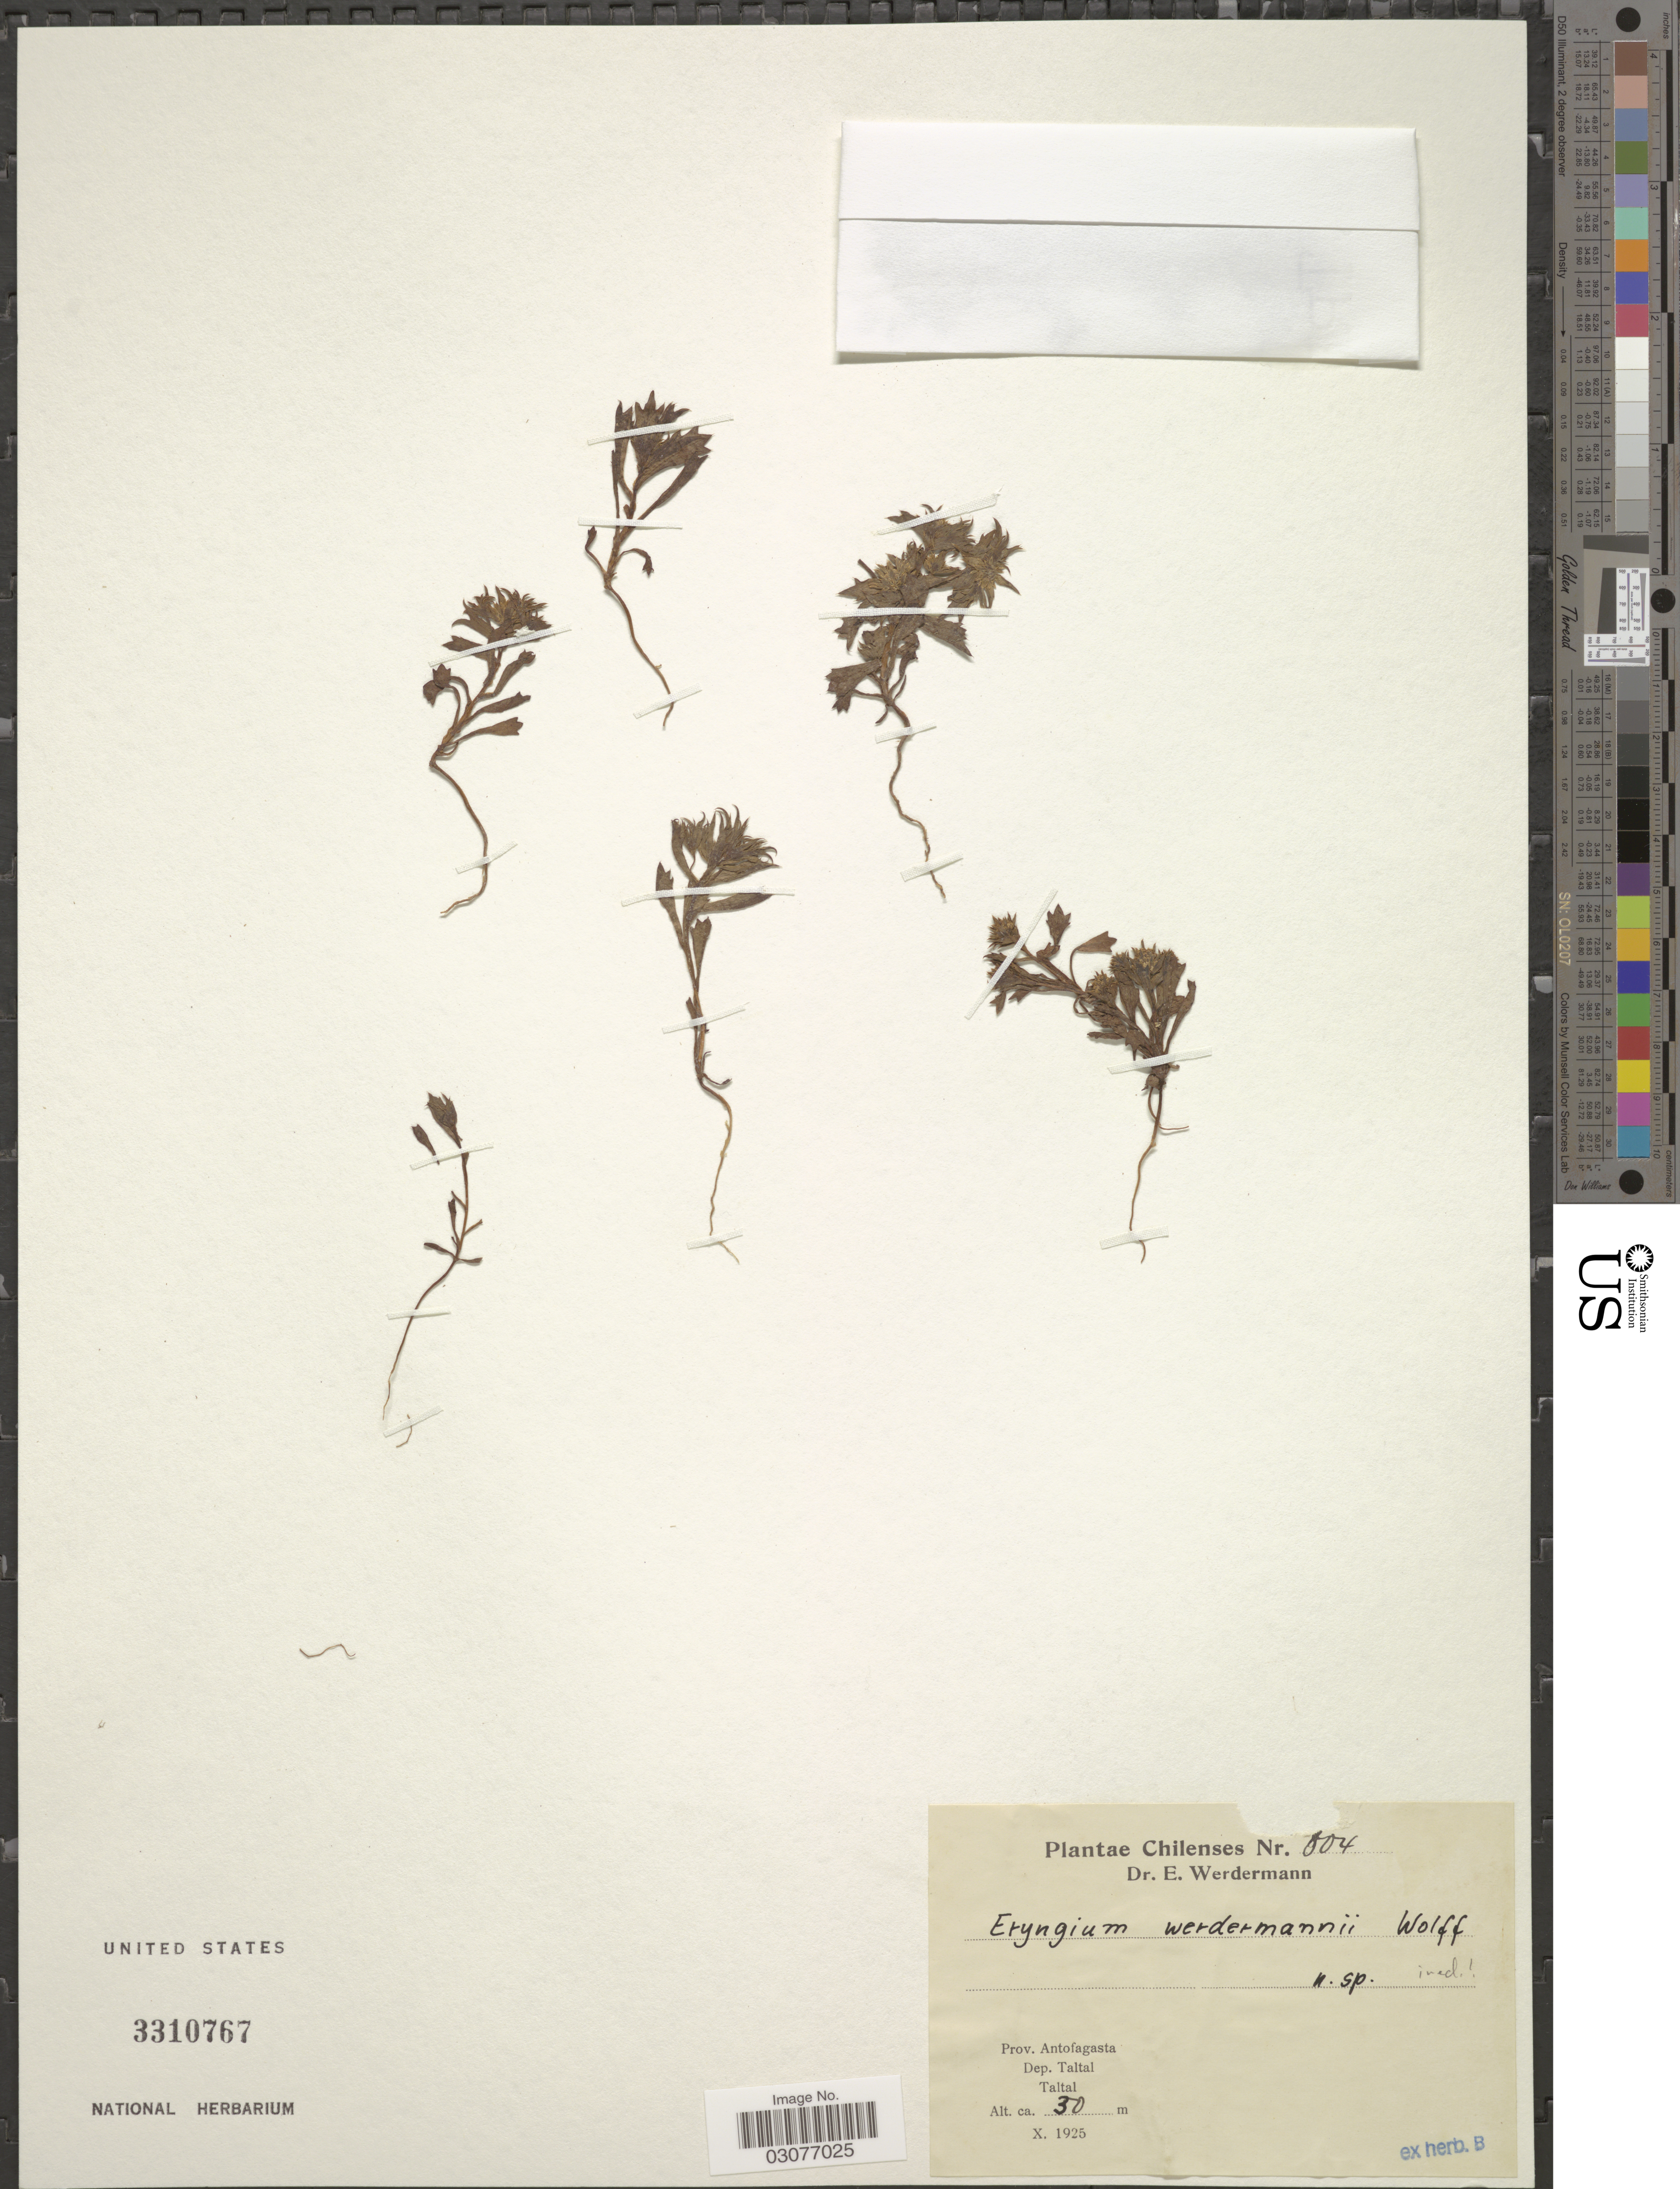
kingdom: Plantae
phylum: Tracheophyta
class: Magnoliopsida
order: Apiales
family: Apiaceae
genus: Eryngium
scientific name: Eryngium werdermannii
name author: H. Wolff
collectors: E. Werdermann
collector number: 804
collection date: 1925-10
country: Chile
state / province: Antofagasta (II)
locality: Dep. Taltal. Taltal.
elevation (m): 30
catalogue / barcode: US 3310767